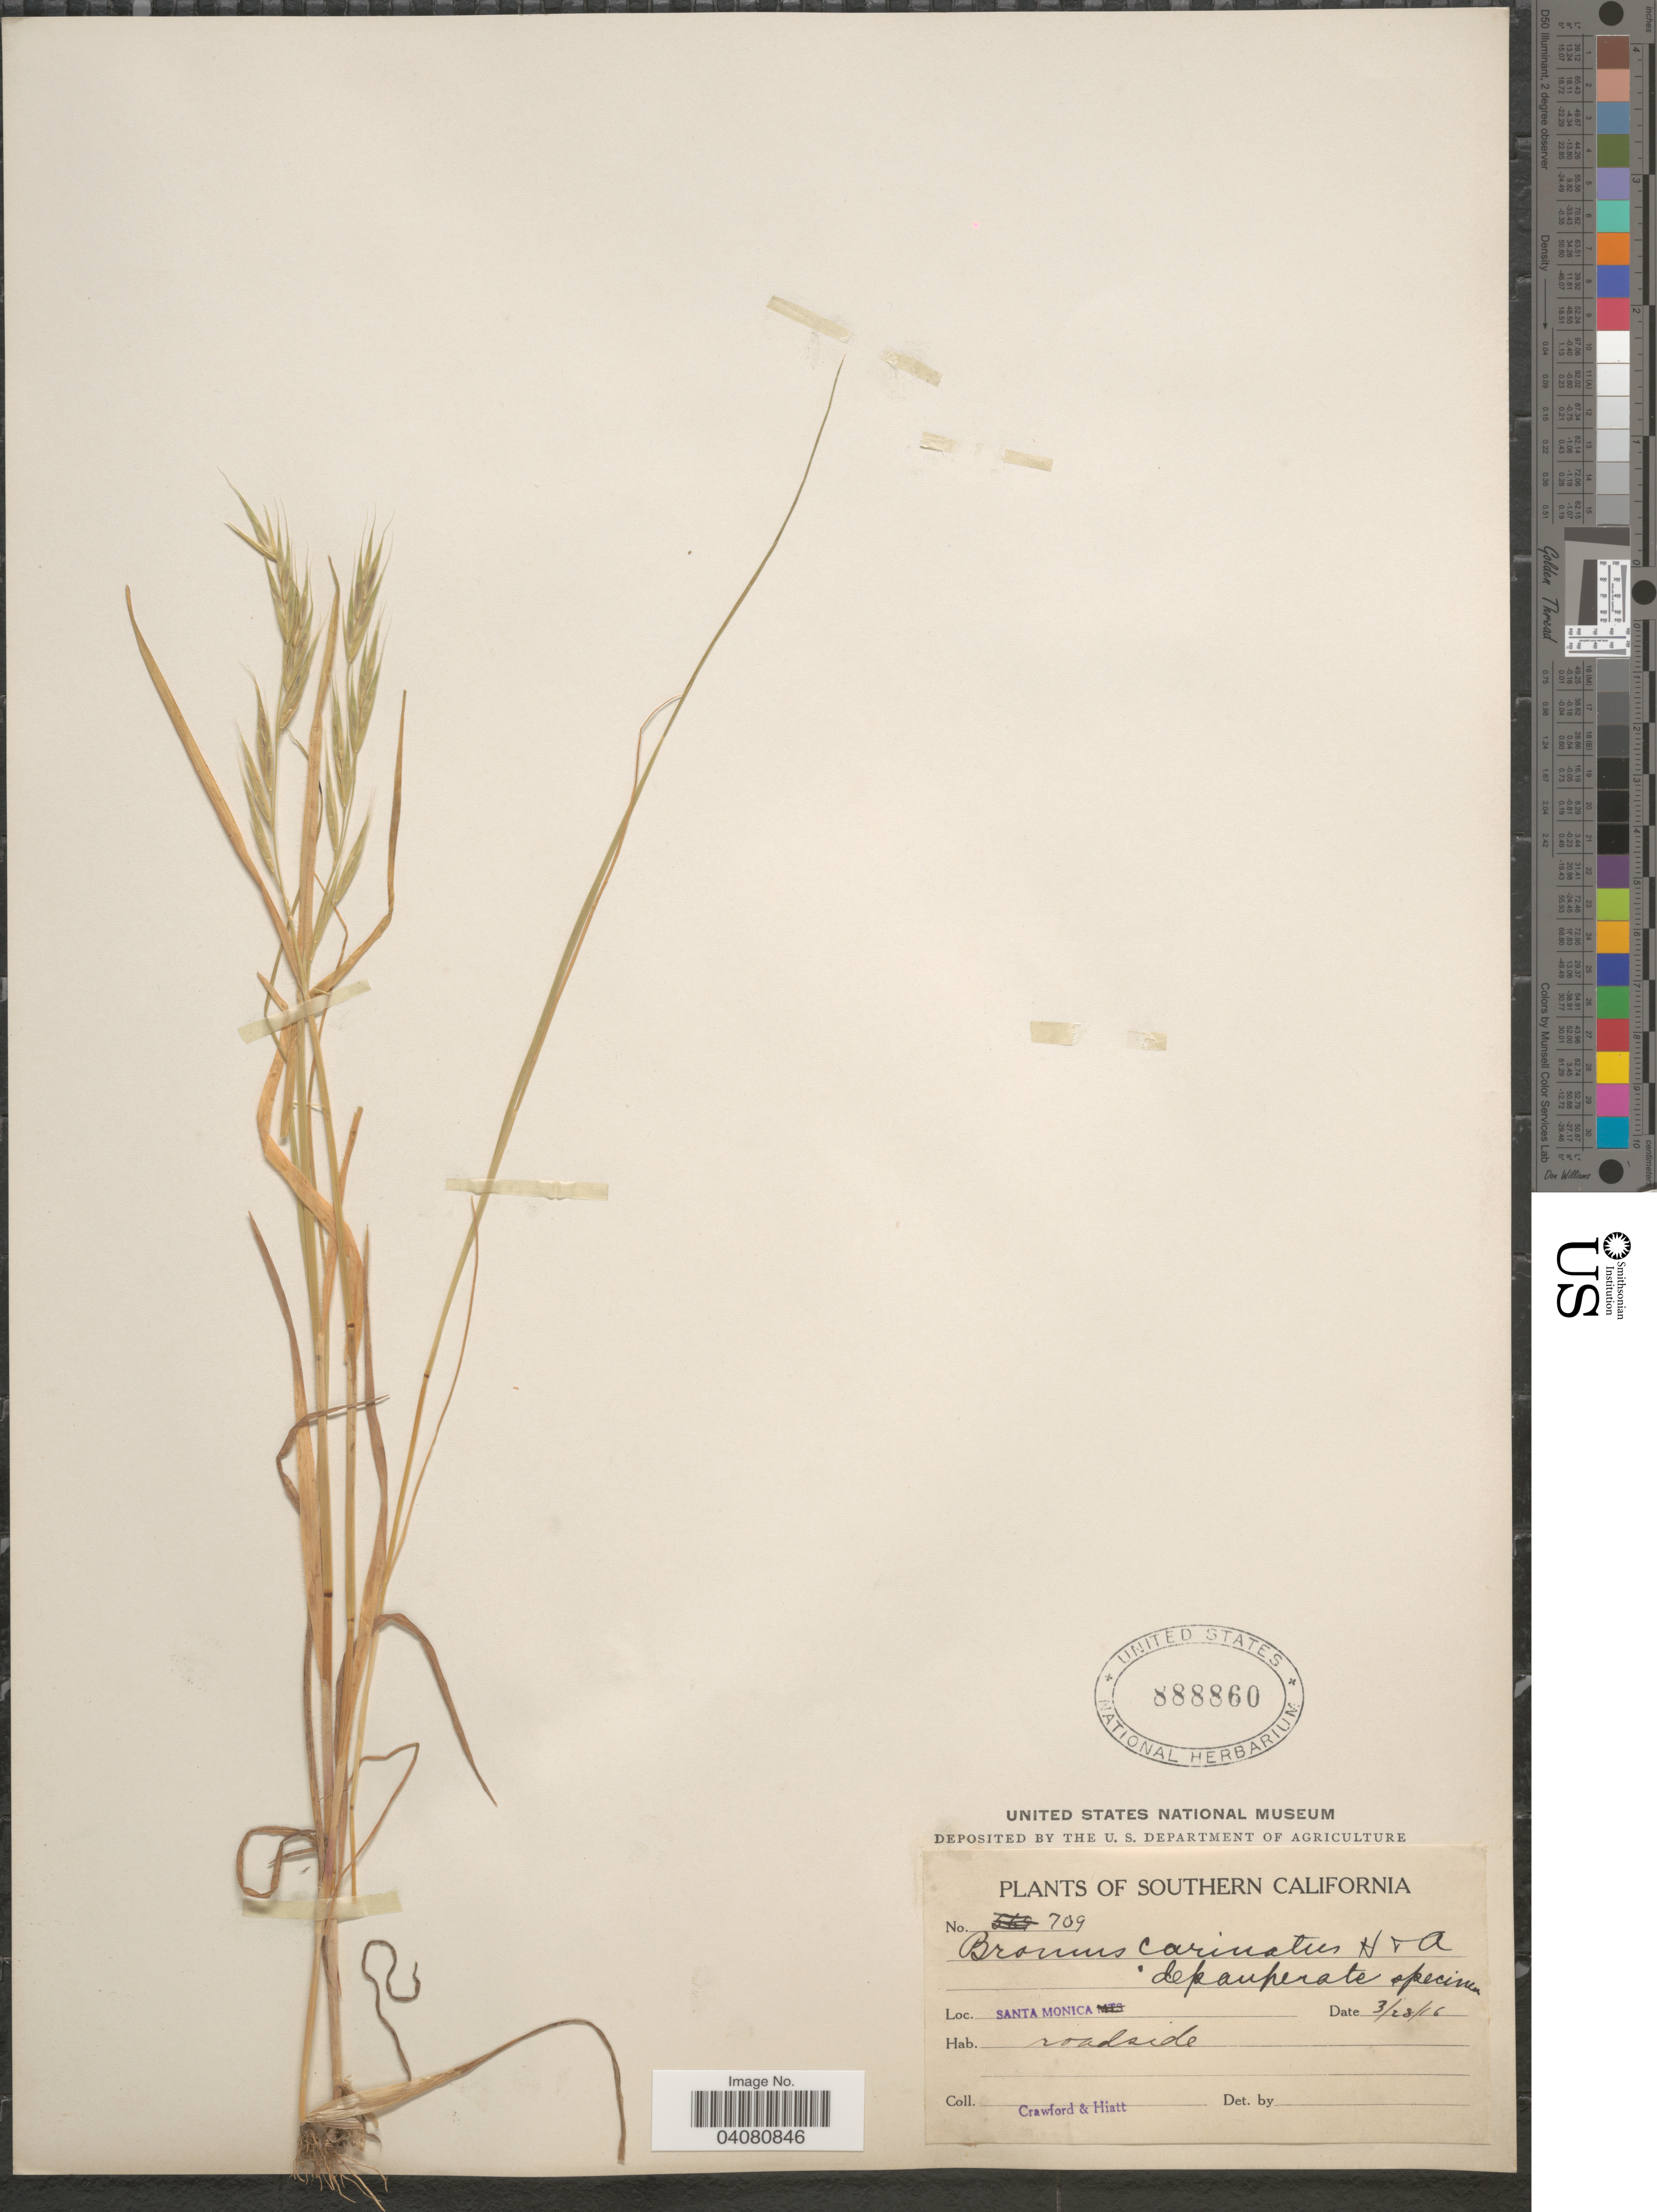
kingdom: Plantae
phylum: Tracheophyta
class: Liliopsida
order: Poales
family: Poaceae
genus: Bromus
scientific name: Bromus carinatus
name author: Hook. & Arn.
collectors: Crawford & Hiatt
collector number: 709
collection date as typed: Transcribed d/m/y: 28/3/16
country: United States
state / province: California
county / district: Los Angeles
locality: Southern California. Santa Monica. Roadside.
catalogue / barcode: US 888860